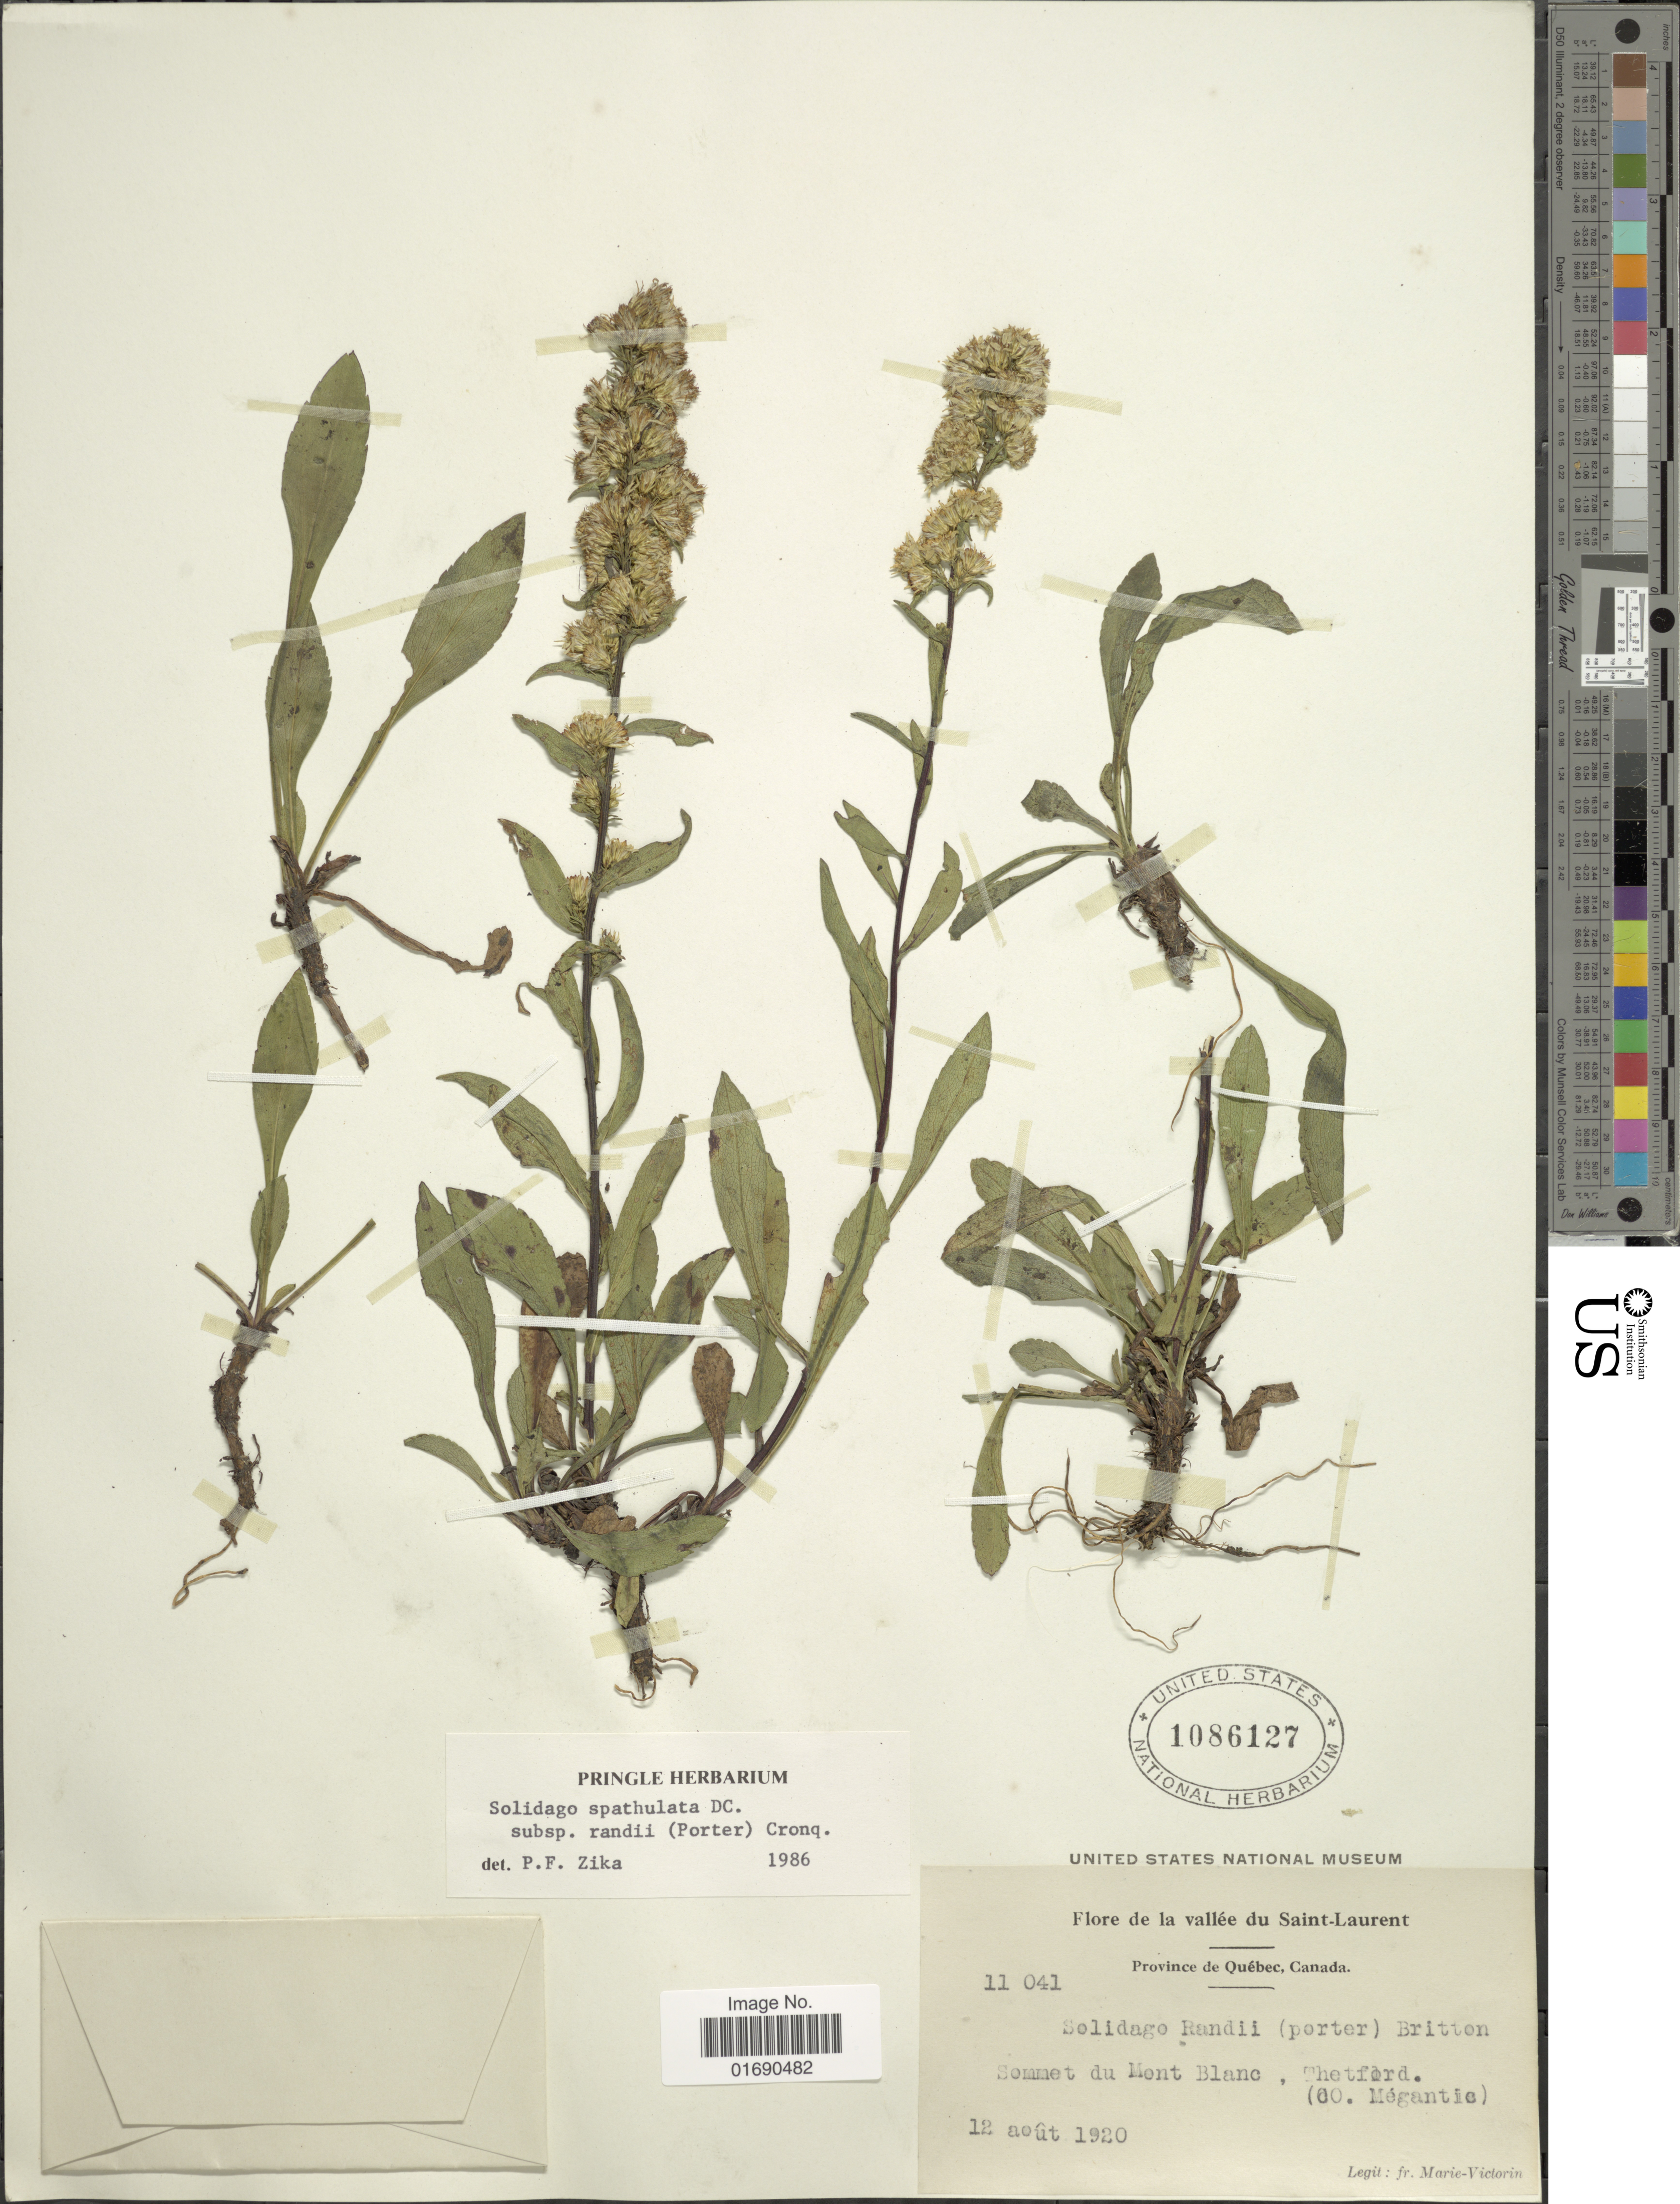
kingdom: Plantae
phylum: Tracheophyta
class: Magnoliopsida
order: Asterales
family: Asteraceae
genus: Solidago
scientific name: Solidago randii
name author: (Porter) Britton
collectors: Fr. Marie-Victorin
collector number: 11041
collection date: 1920-08-12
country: Canada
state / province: Quebec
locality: La vallée du Saint-Laurent, Sommet du Mont Blanc, Thetford (CO. Mégantic)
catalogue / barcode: US 1086127